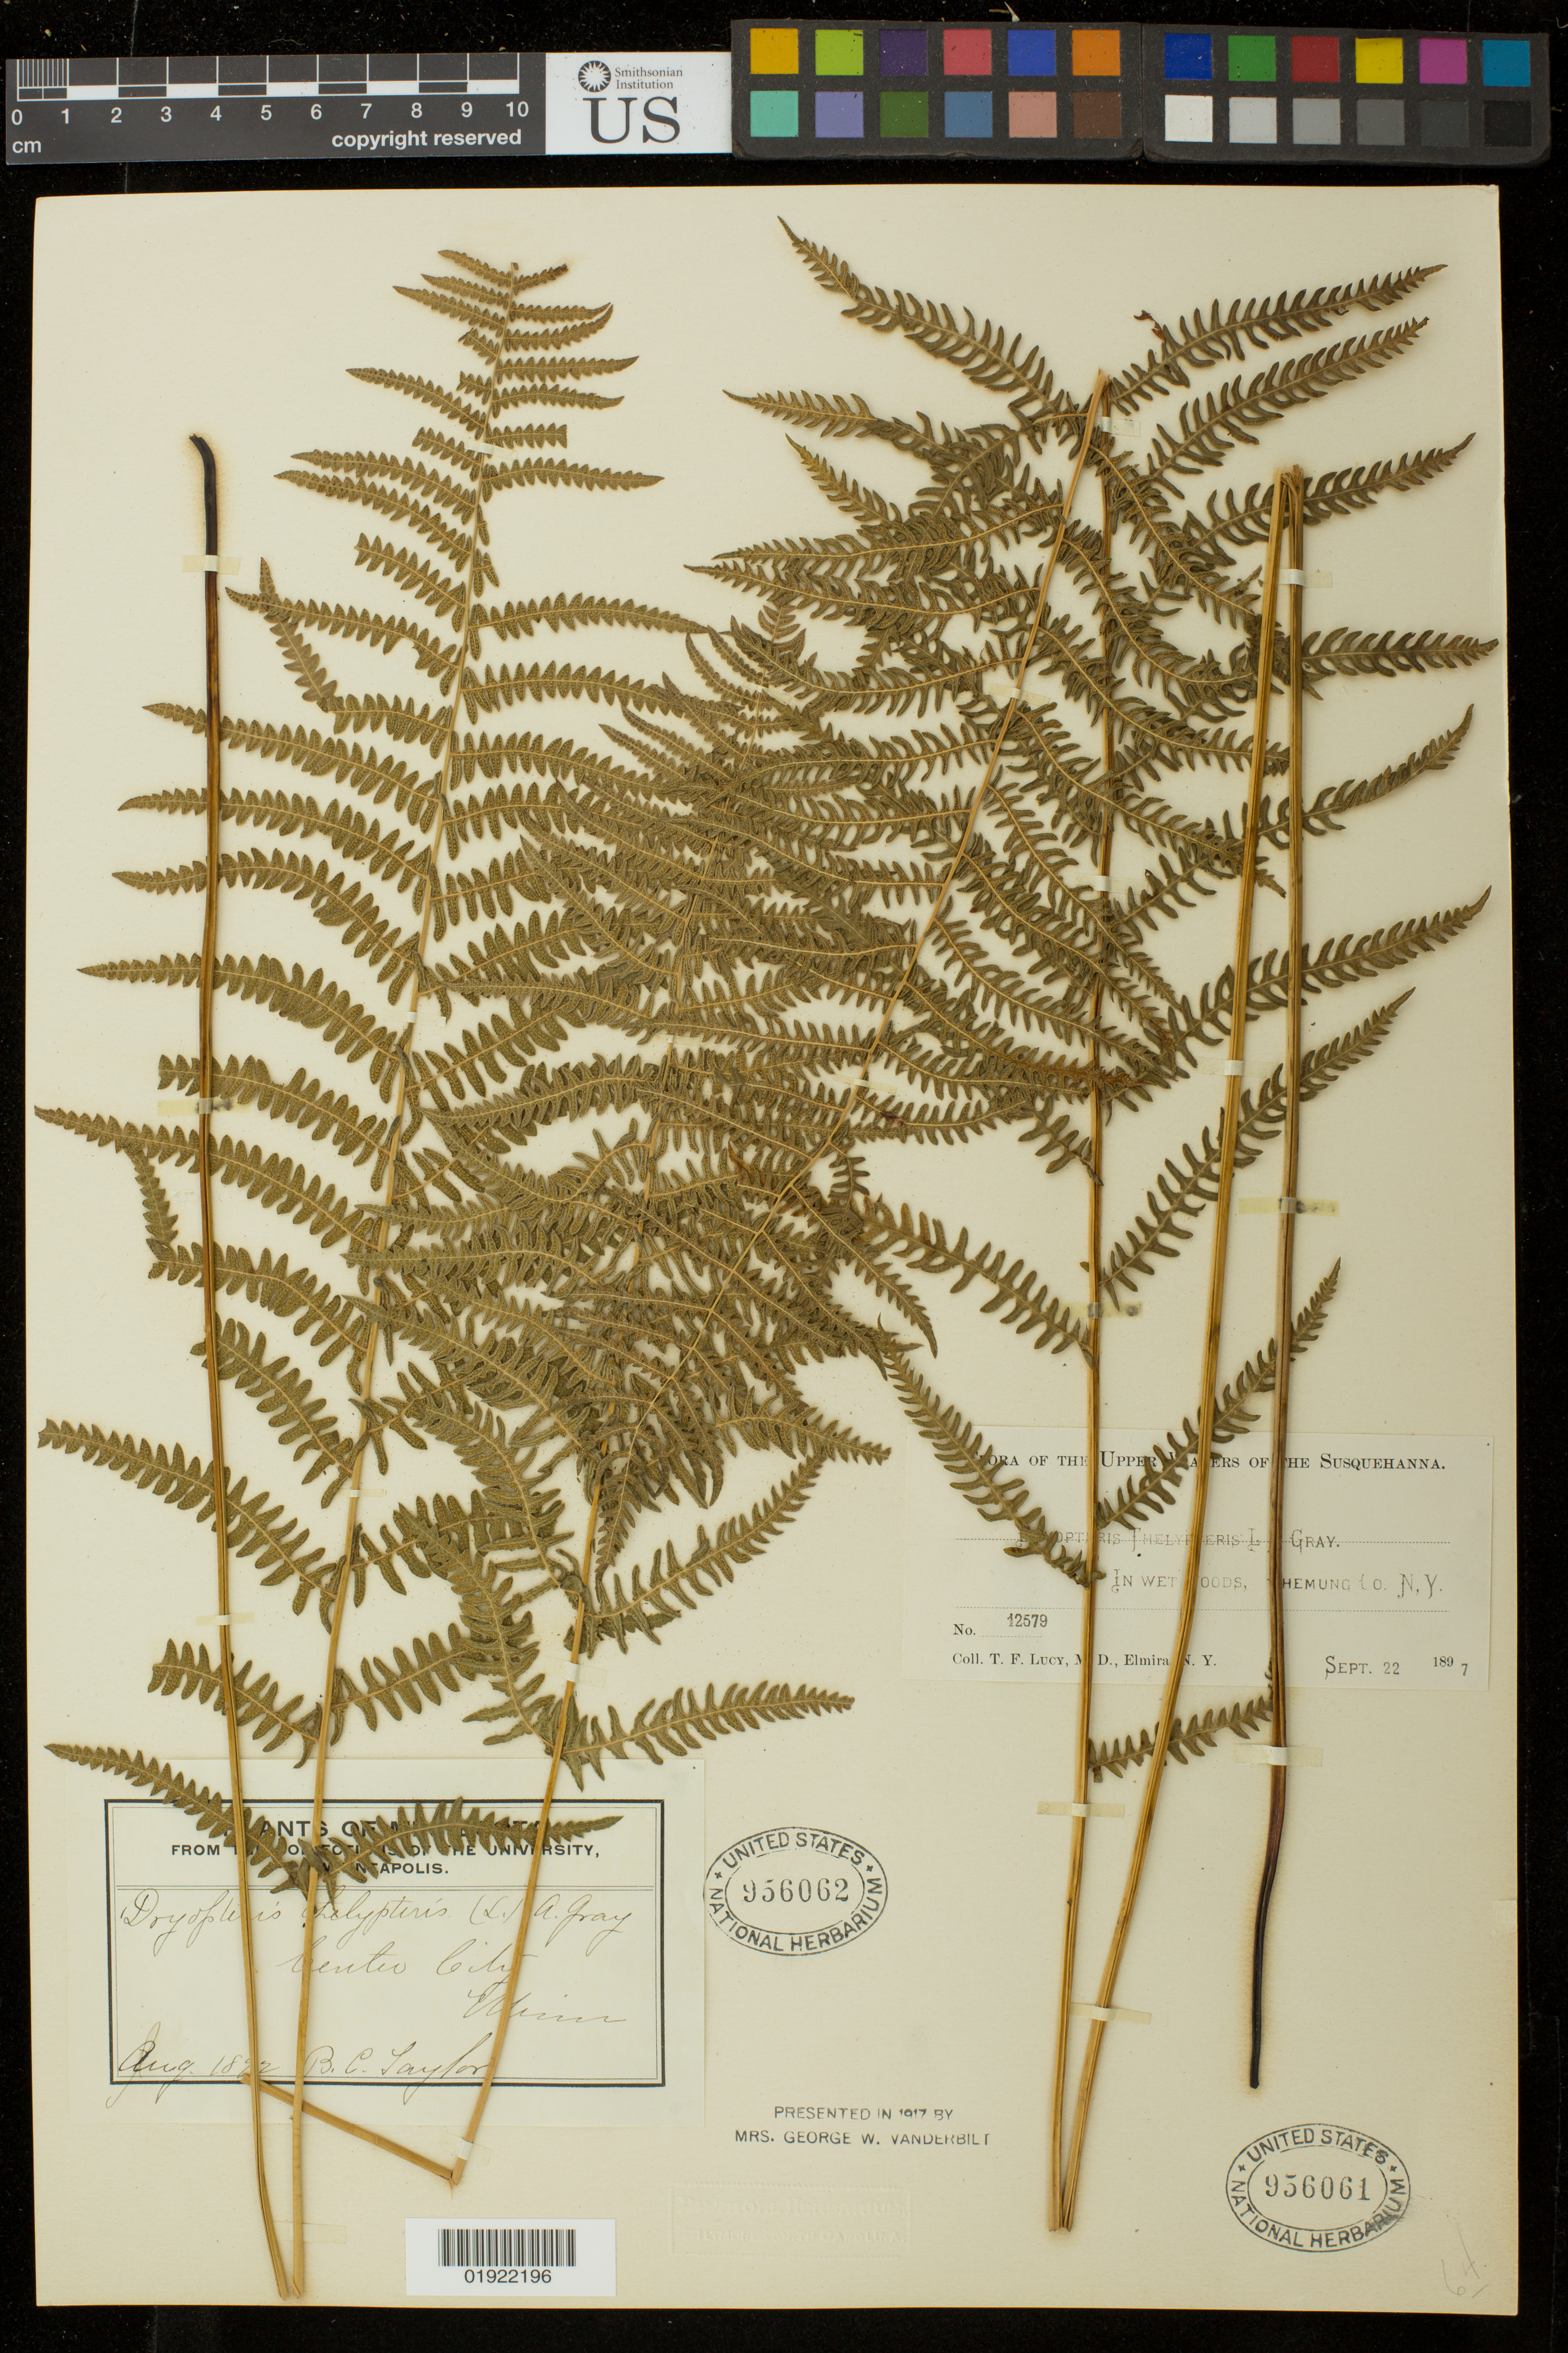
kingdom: Plantae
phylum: Tracheophyta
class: Polypodiopsida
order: Polypodiales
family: Thelypteridaceae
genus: Thelypteris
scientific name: Thelypteris palustris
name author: (Salisb.) Schott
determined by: Schott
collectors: T. Lucy & M. Elmira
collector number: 12579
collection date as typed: Sept. 22, 1897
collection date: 1897-09-22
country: United States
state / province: New York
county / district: Chemung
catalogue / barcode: US 956061